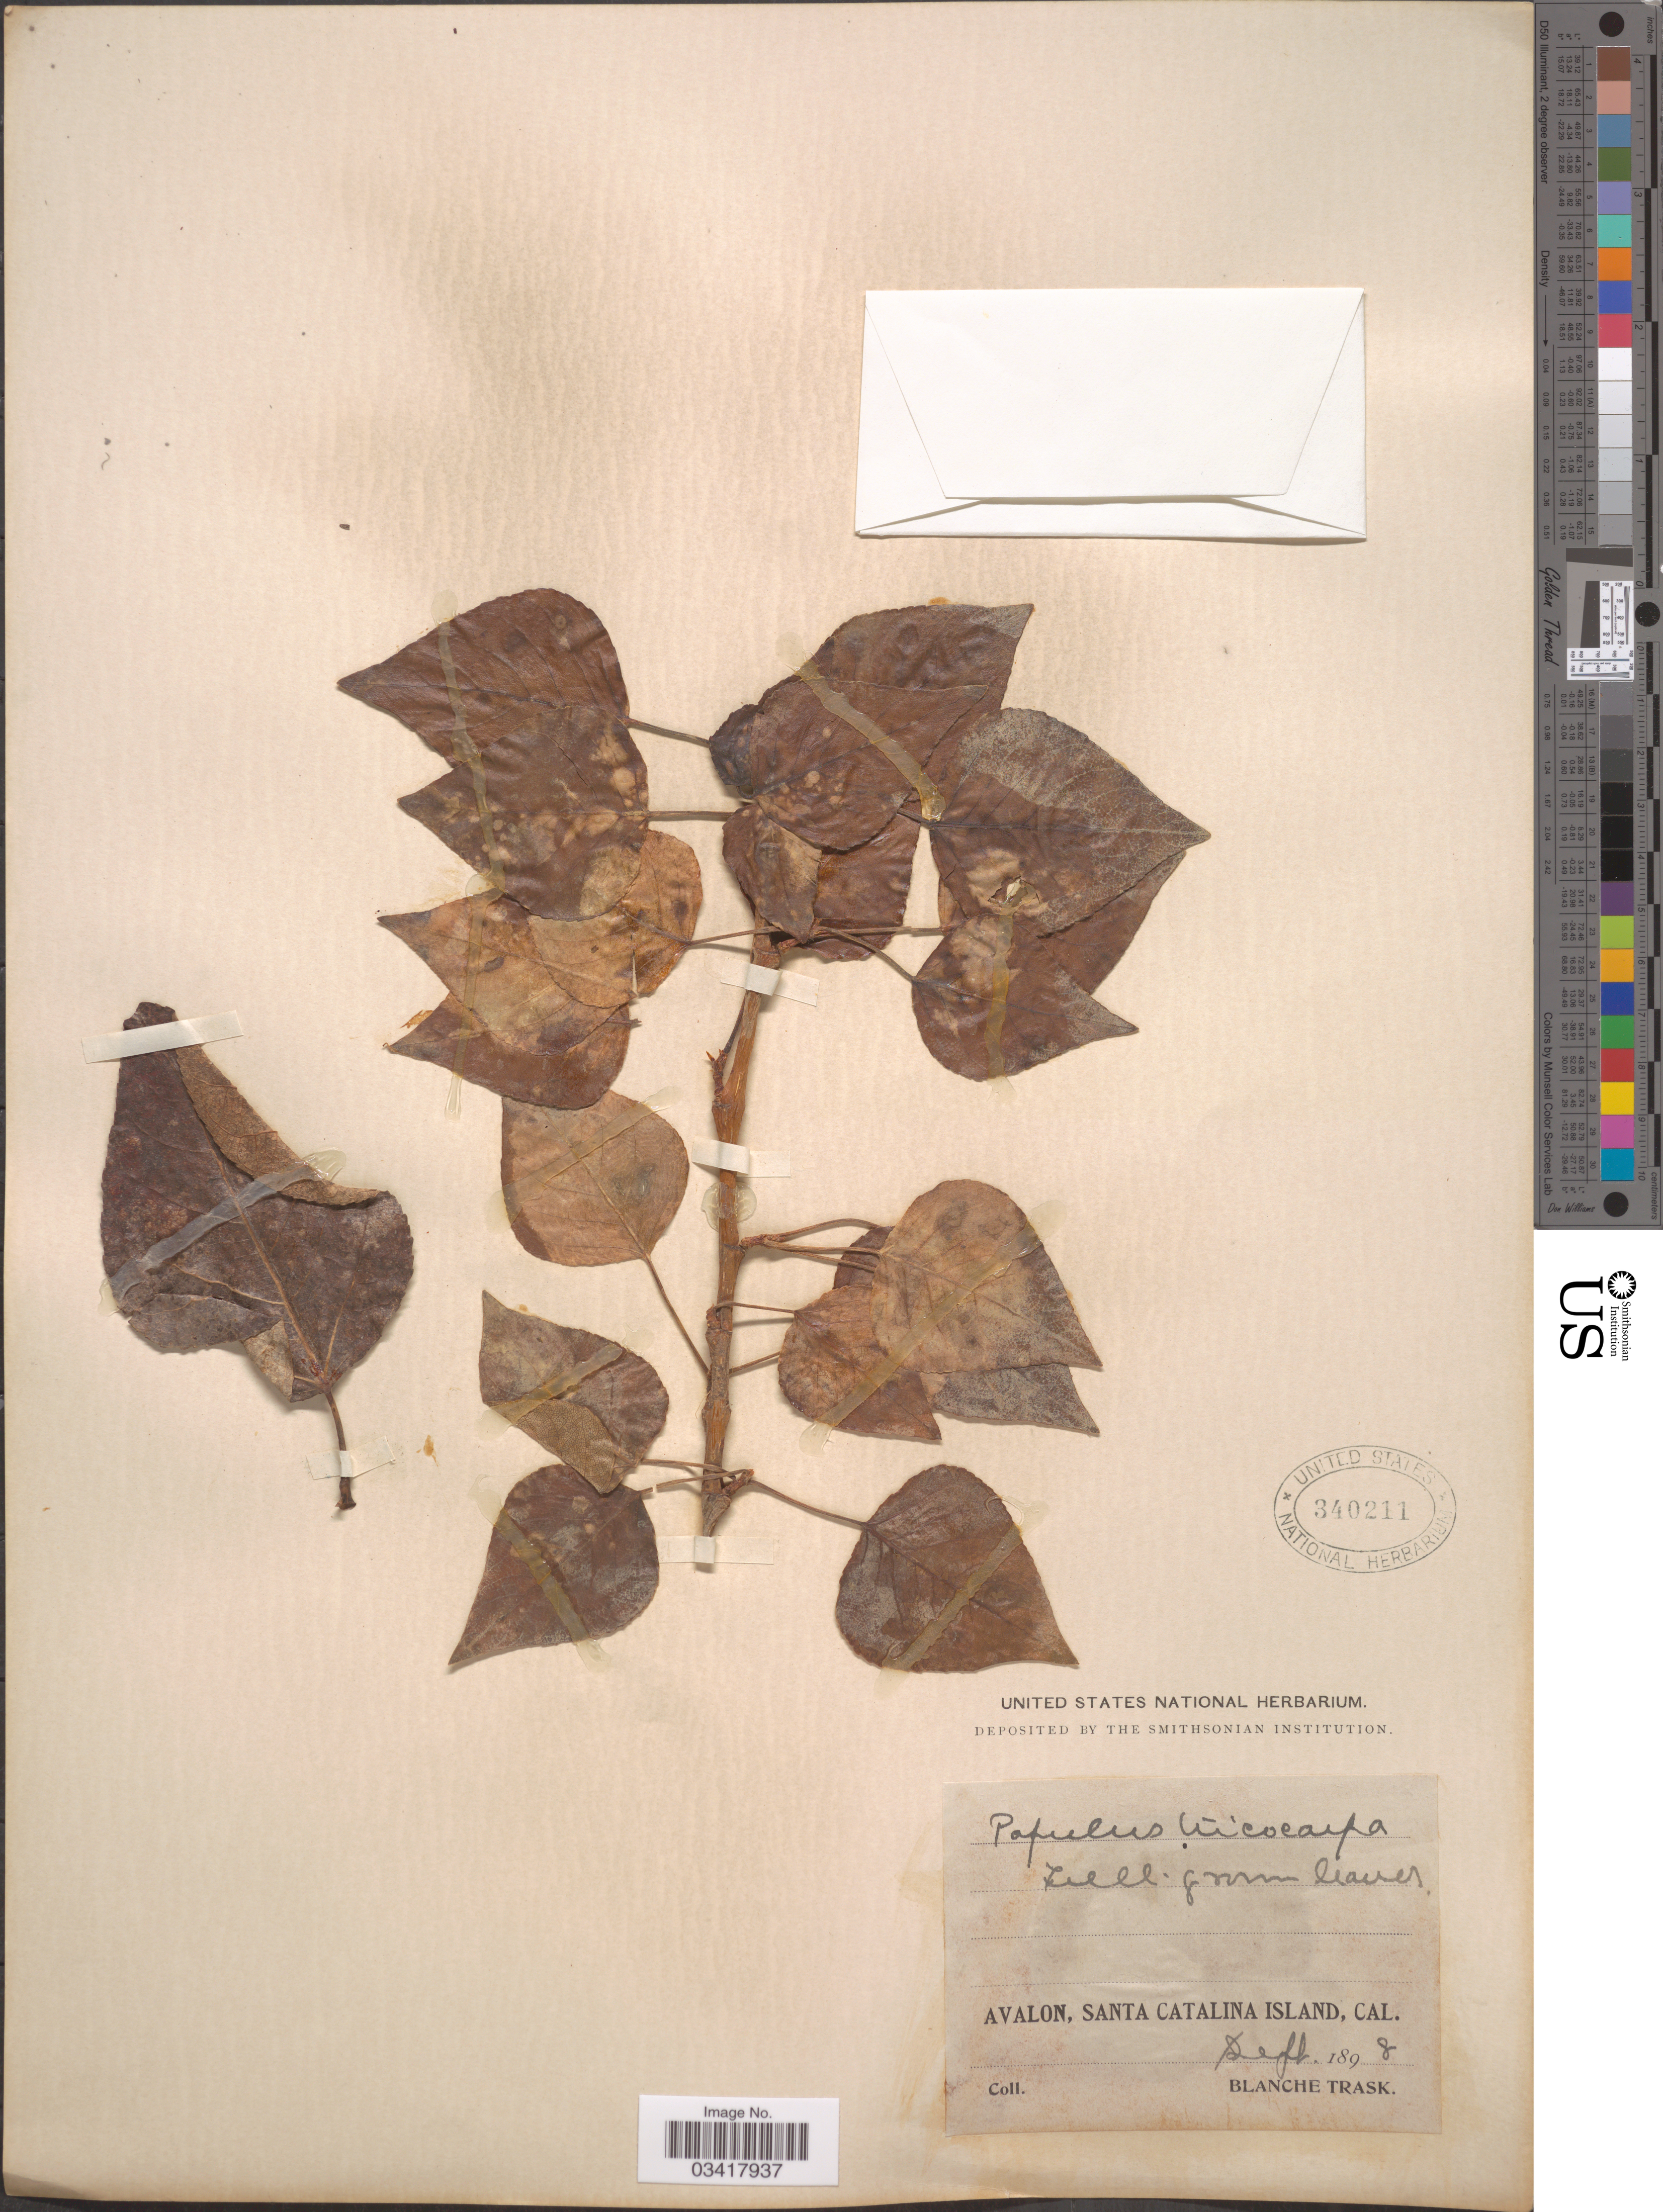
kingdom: Plantae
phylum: Tracheophyta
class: Magnoliopsida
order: Malpighiales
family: Salicaceae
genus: Populus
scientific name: Populus trichocarpa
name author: Torr. & A. Gray ex W. Hook.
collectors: B. Trask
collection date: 1898-09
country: United States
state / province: California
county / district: Los Angeles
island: Santa Catalina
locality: Avalon, Santa Catalina Island.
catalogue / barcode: US 340211